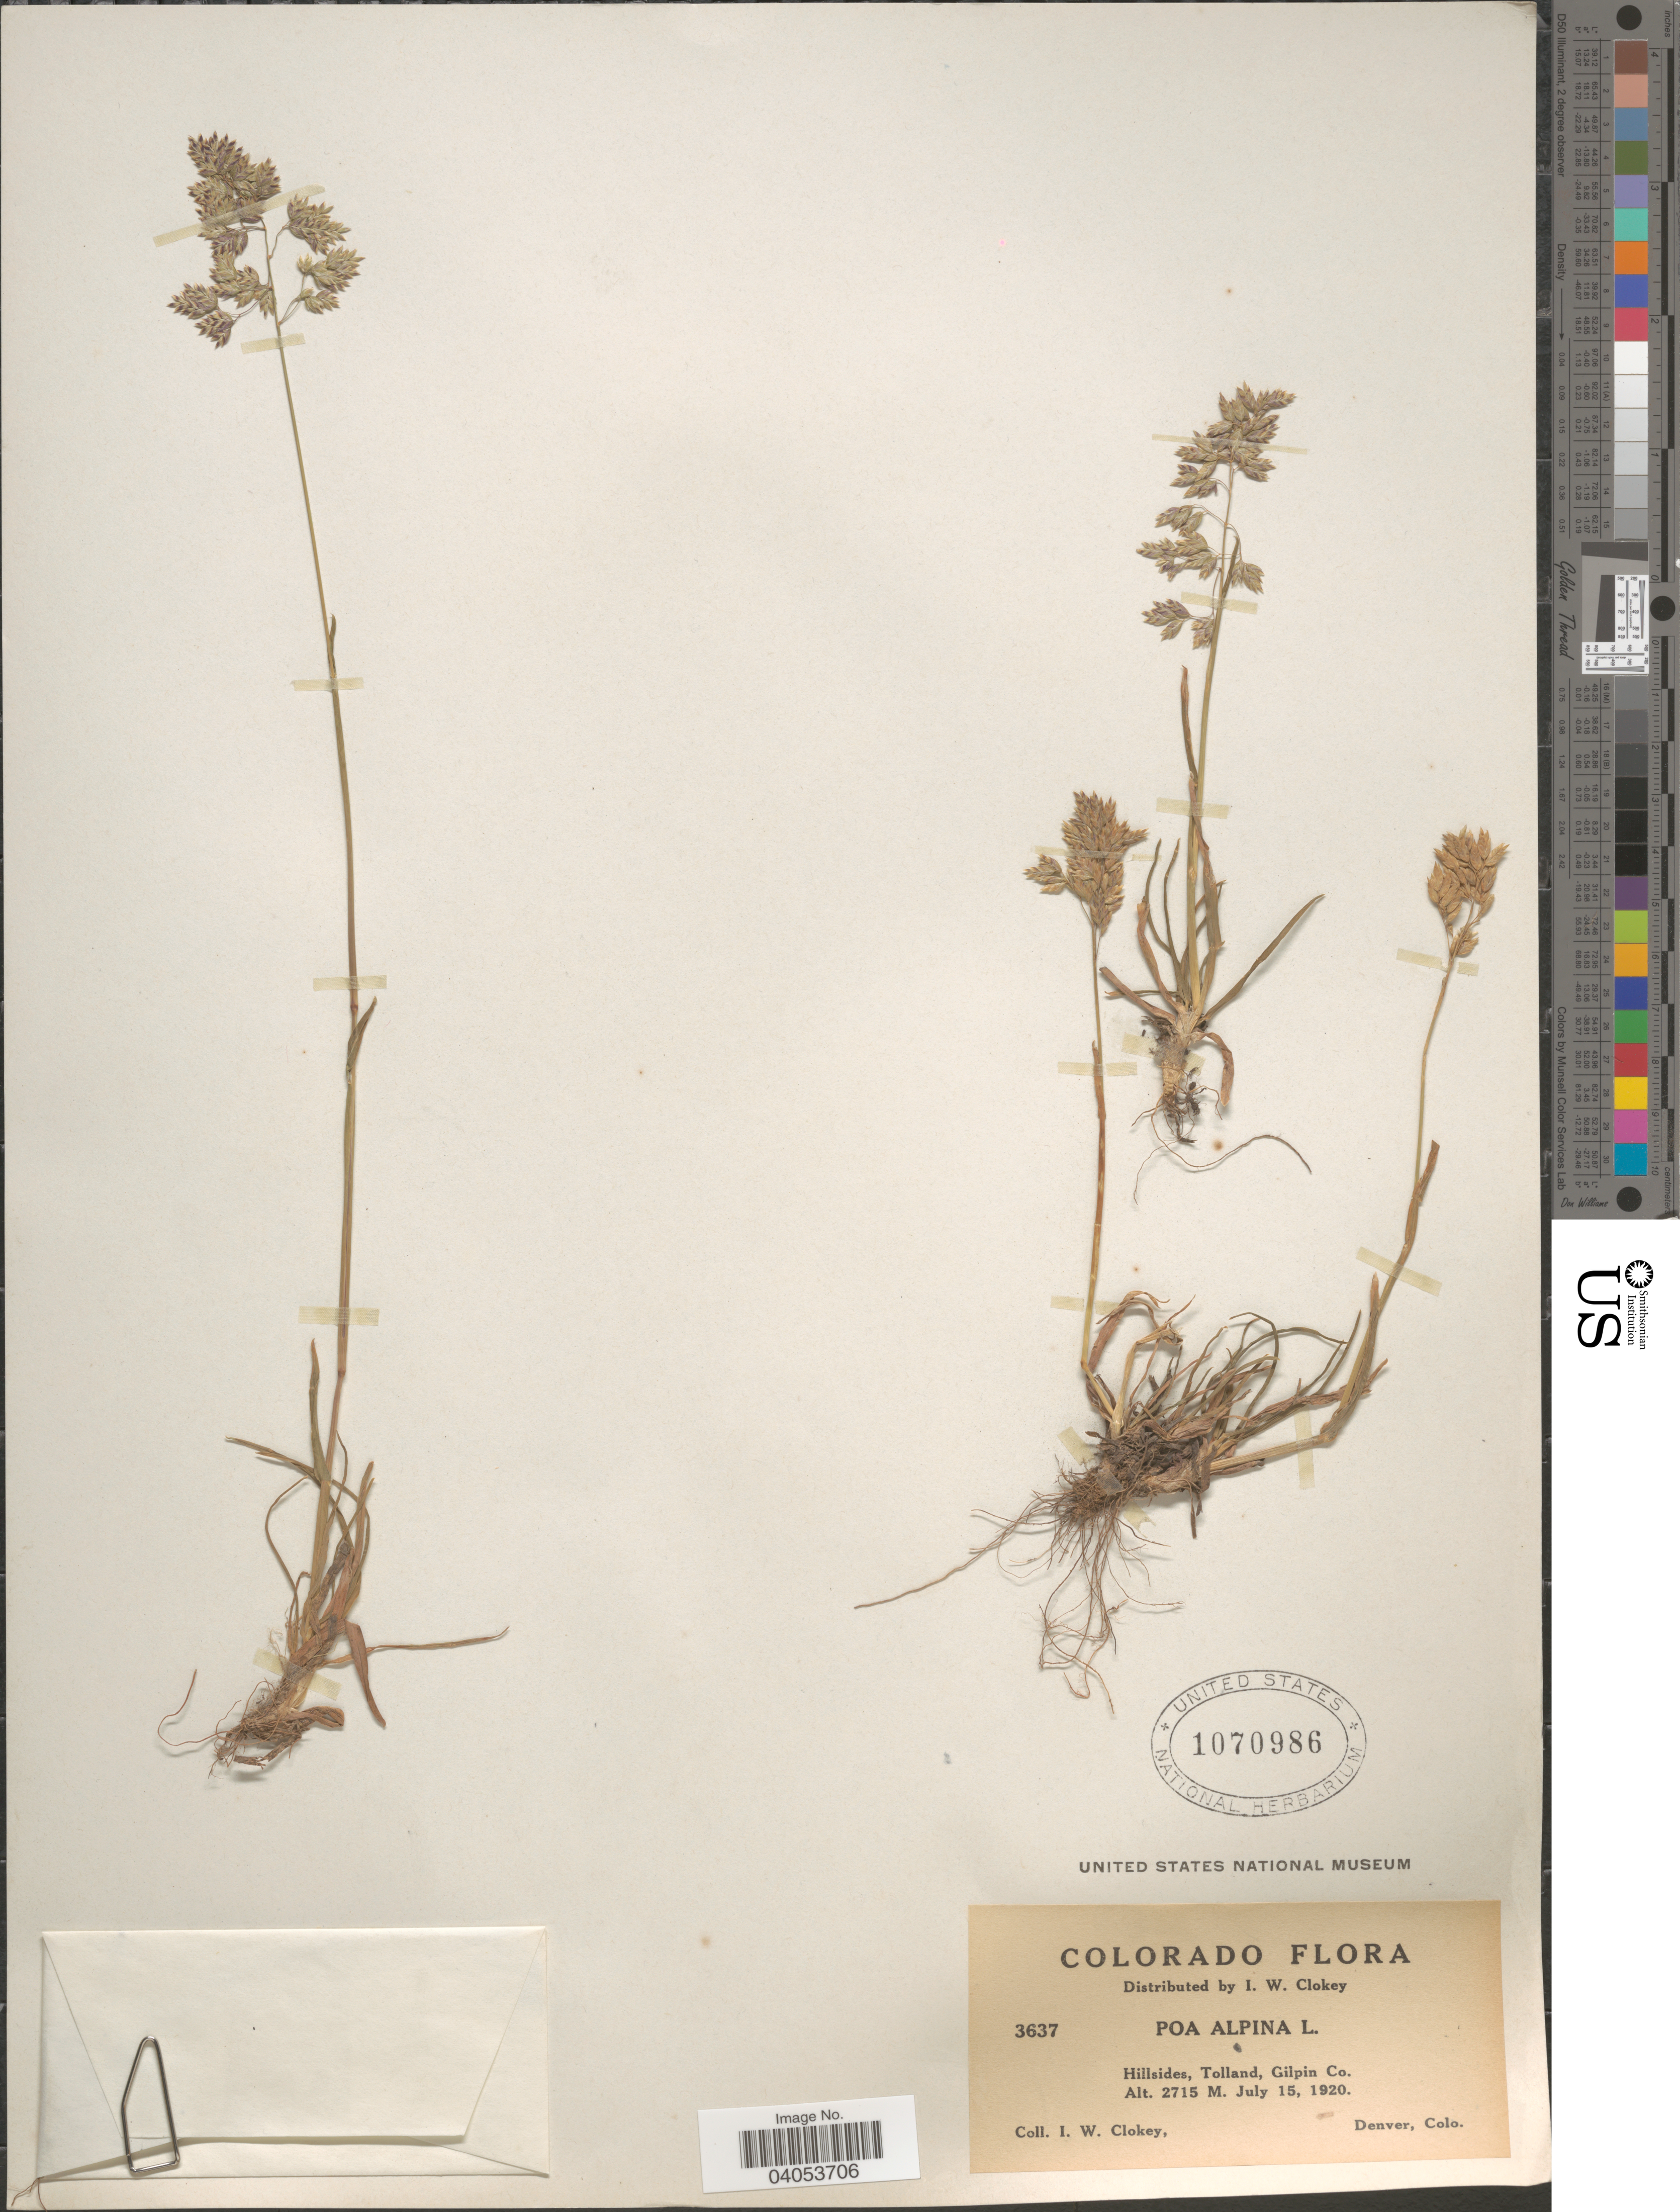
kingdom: Plantae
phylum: Tracheophyta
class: Liliopsida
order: Poales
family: Poaceae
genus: Poa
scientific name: Poa alpina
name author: L.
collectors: I. W. Clokey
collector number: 3637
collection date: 1920-07-15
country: United States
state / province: Colorado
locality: Hillsides, Tolland, Gilpin Co.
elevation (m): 2715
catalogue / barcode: US 1070986